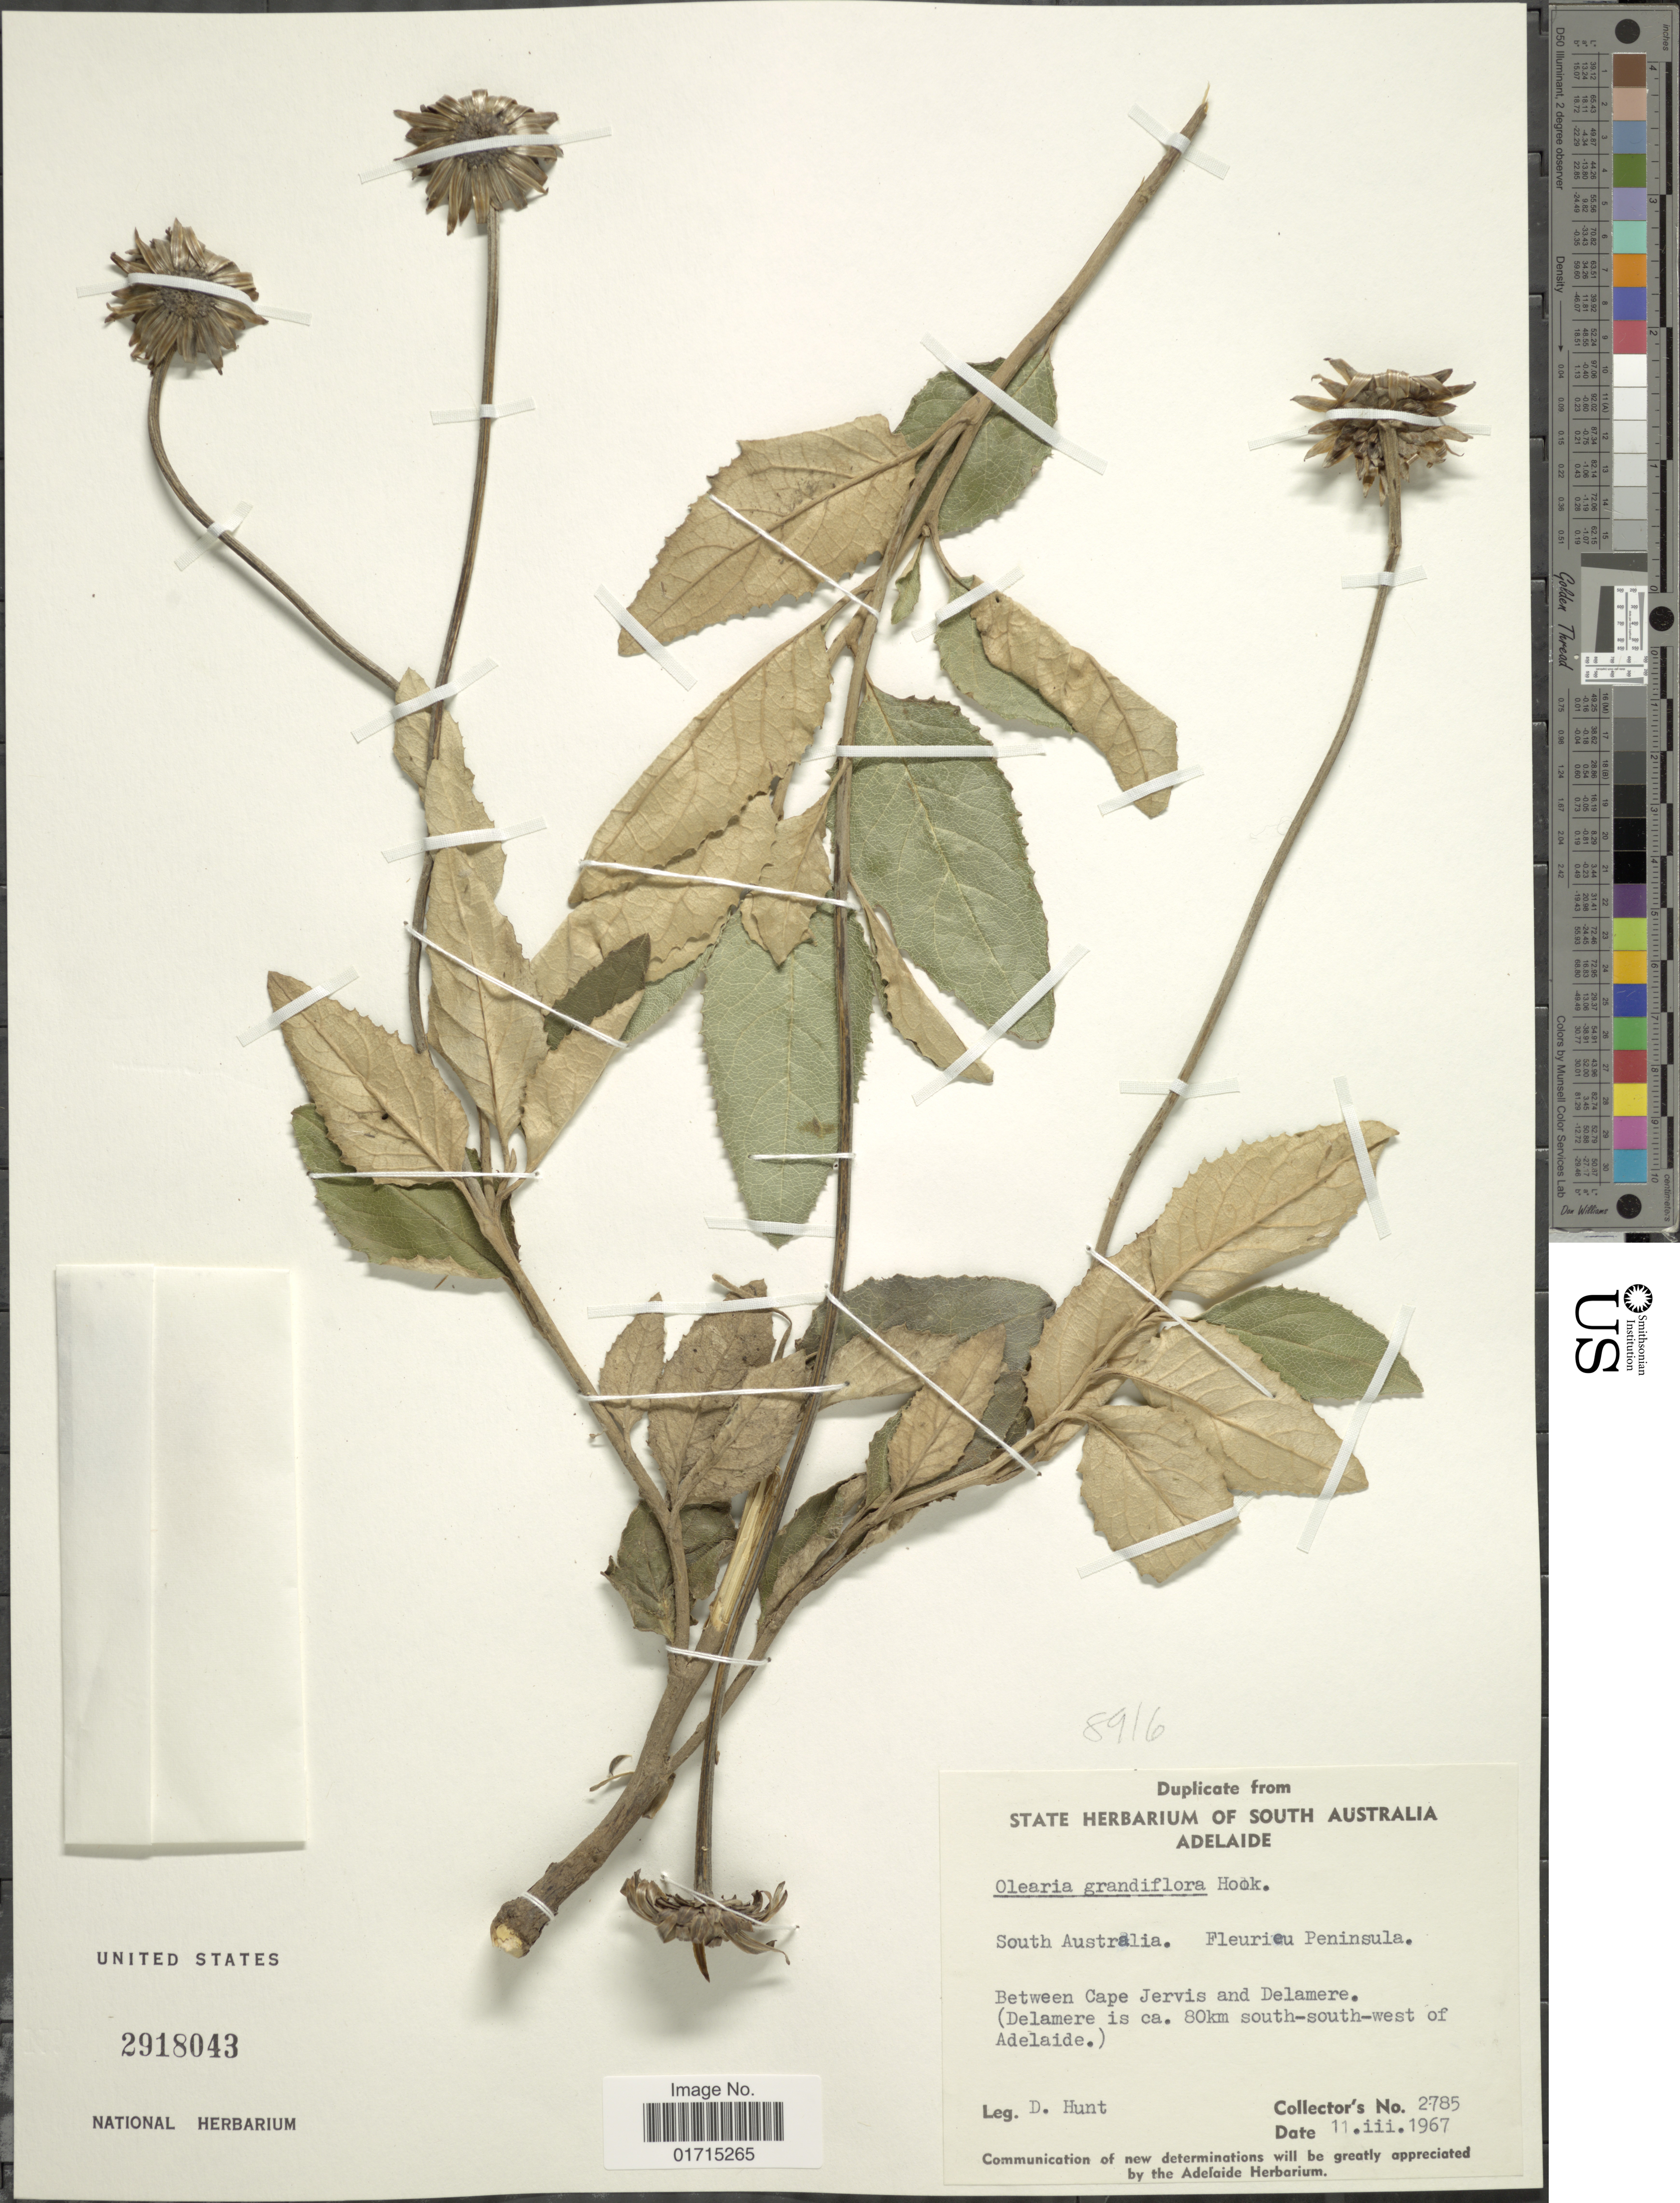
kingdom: Plantae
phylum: Tracheophyta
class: Magnoliopsida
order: Asterales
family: Asteraceae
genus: Olearia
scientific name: Olearia grandiflora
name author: Hook.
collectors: D. R. Hunt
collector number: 2785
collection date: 1967-03-11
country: Australia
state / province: South Australia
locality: South Australia. Fleurieu Peninsula. Betwwn Cape Jervis and Delamare. (Delamare is ca. 80km south-south-west of Adelaide)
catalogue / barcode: US 2918043